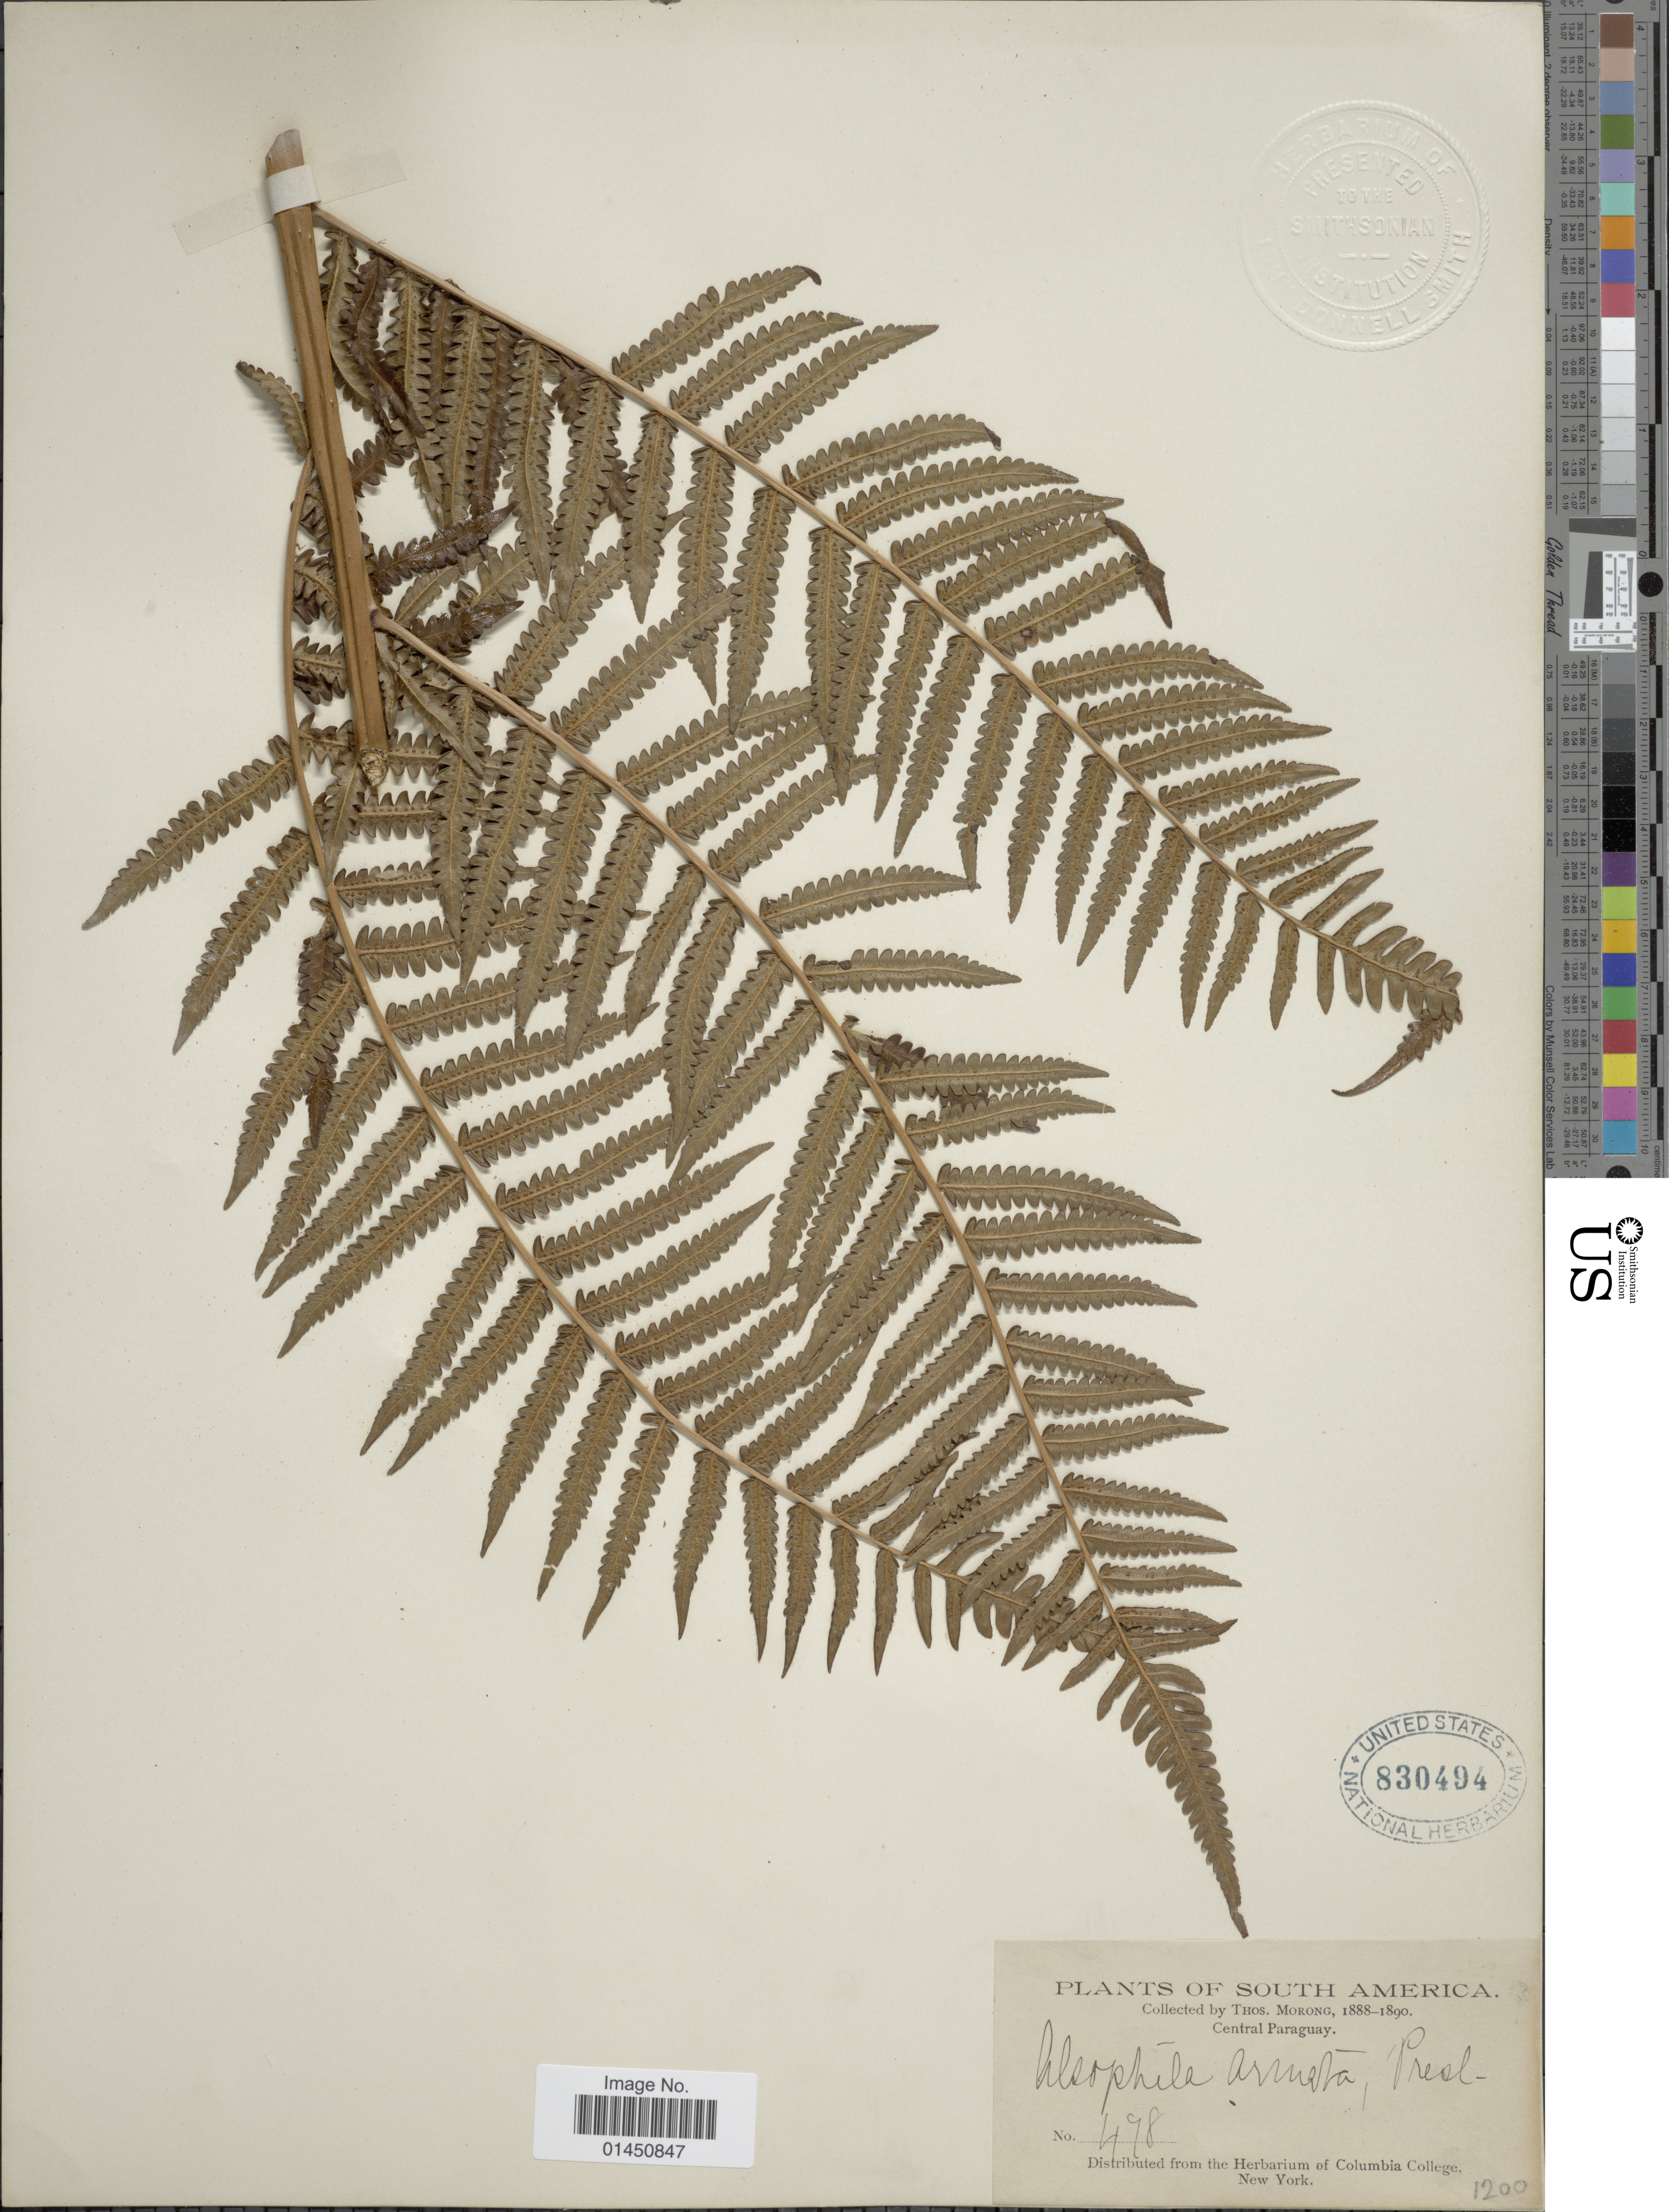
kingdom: Plantae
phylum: Tracheophyta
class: Polypodiopsida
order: Cyatheales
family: Cyatheaceae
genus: Cyathea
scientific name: Cyathea atrovirens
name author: (Lanapd. & Fisch.) Domin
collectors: T. Morong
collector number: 478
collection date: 1888/1890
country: Paraguay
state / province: Central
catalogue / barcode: US 830494